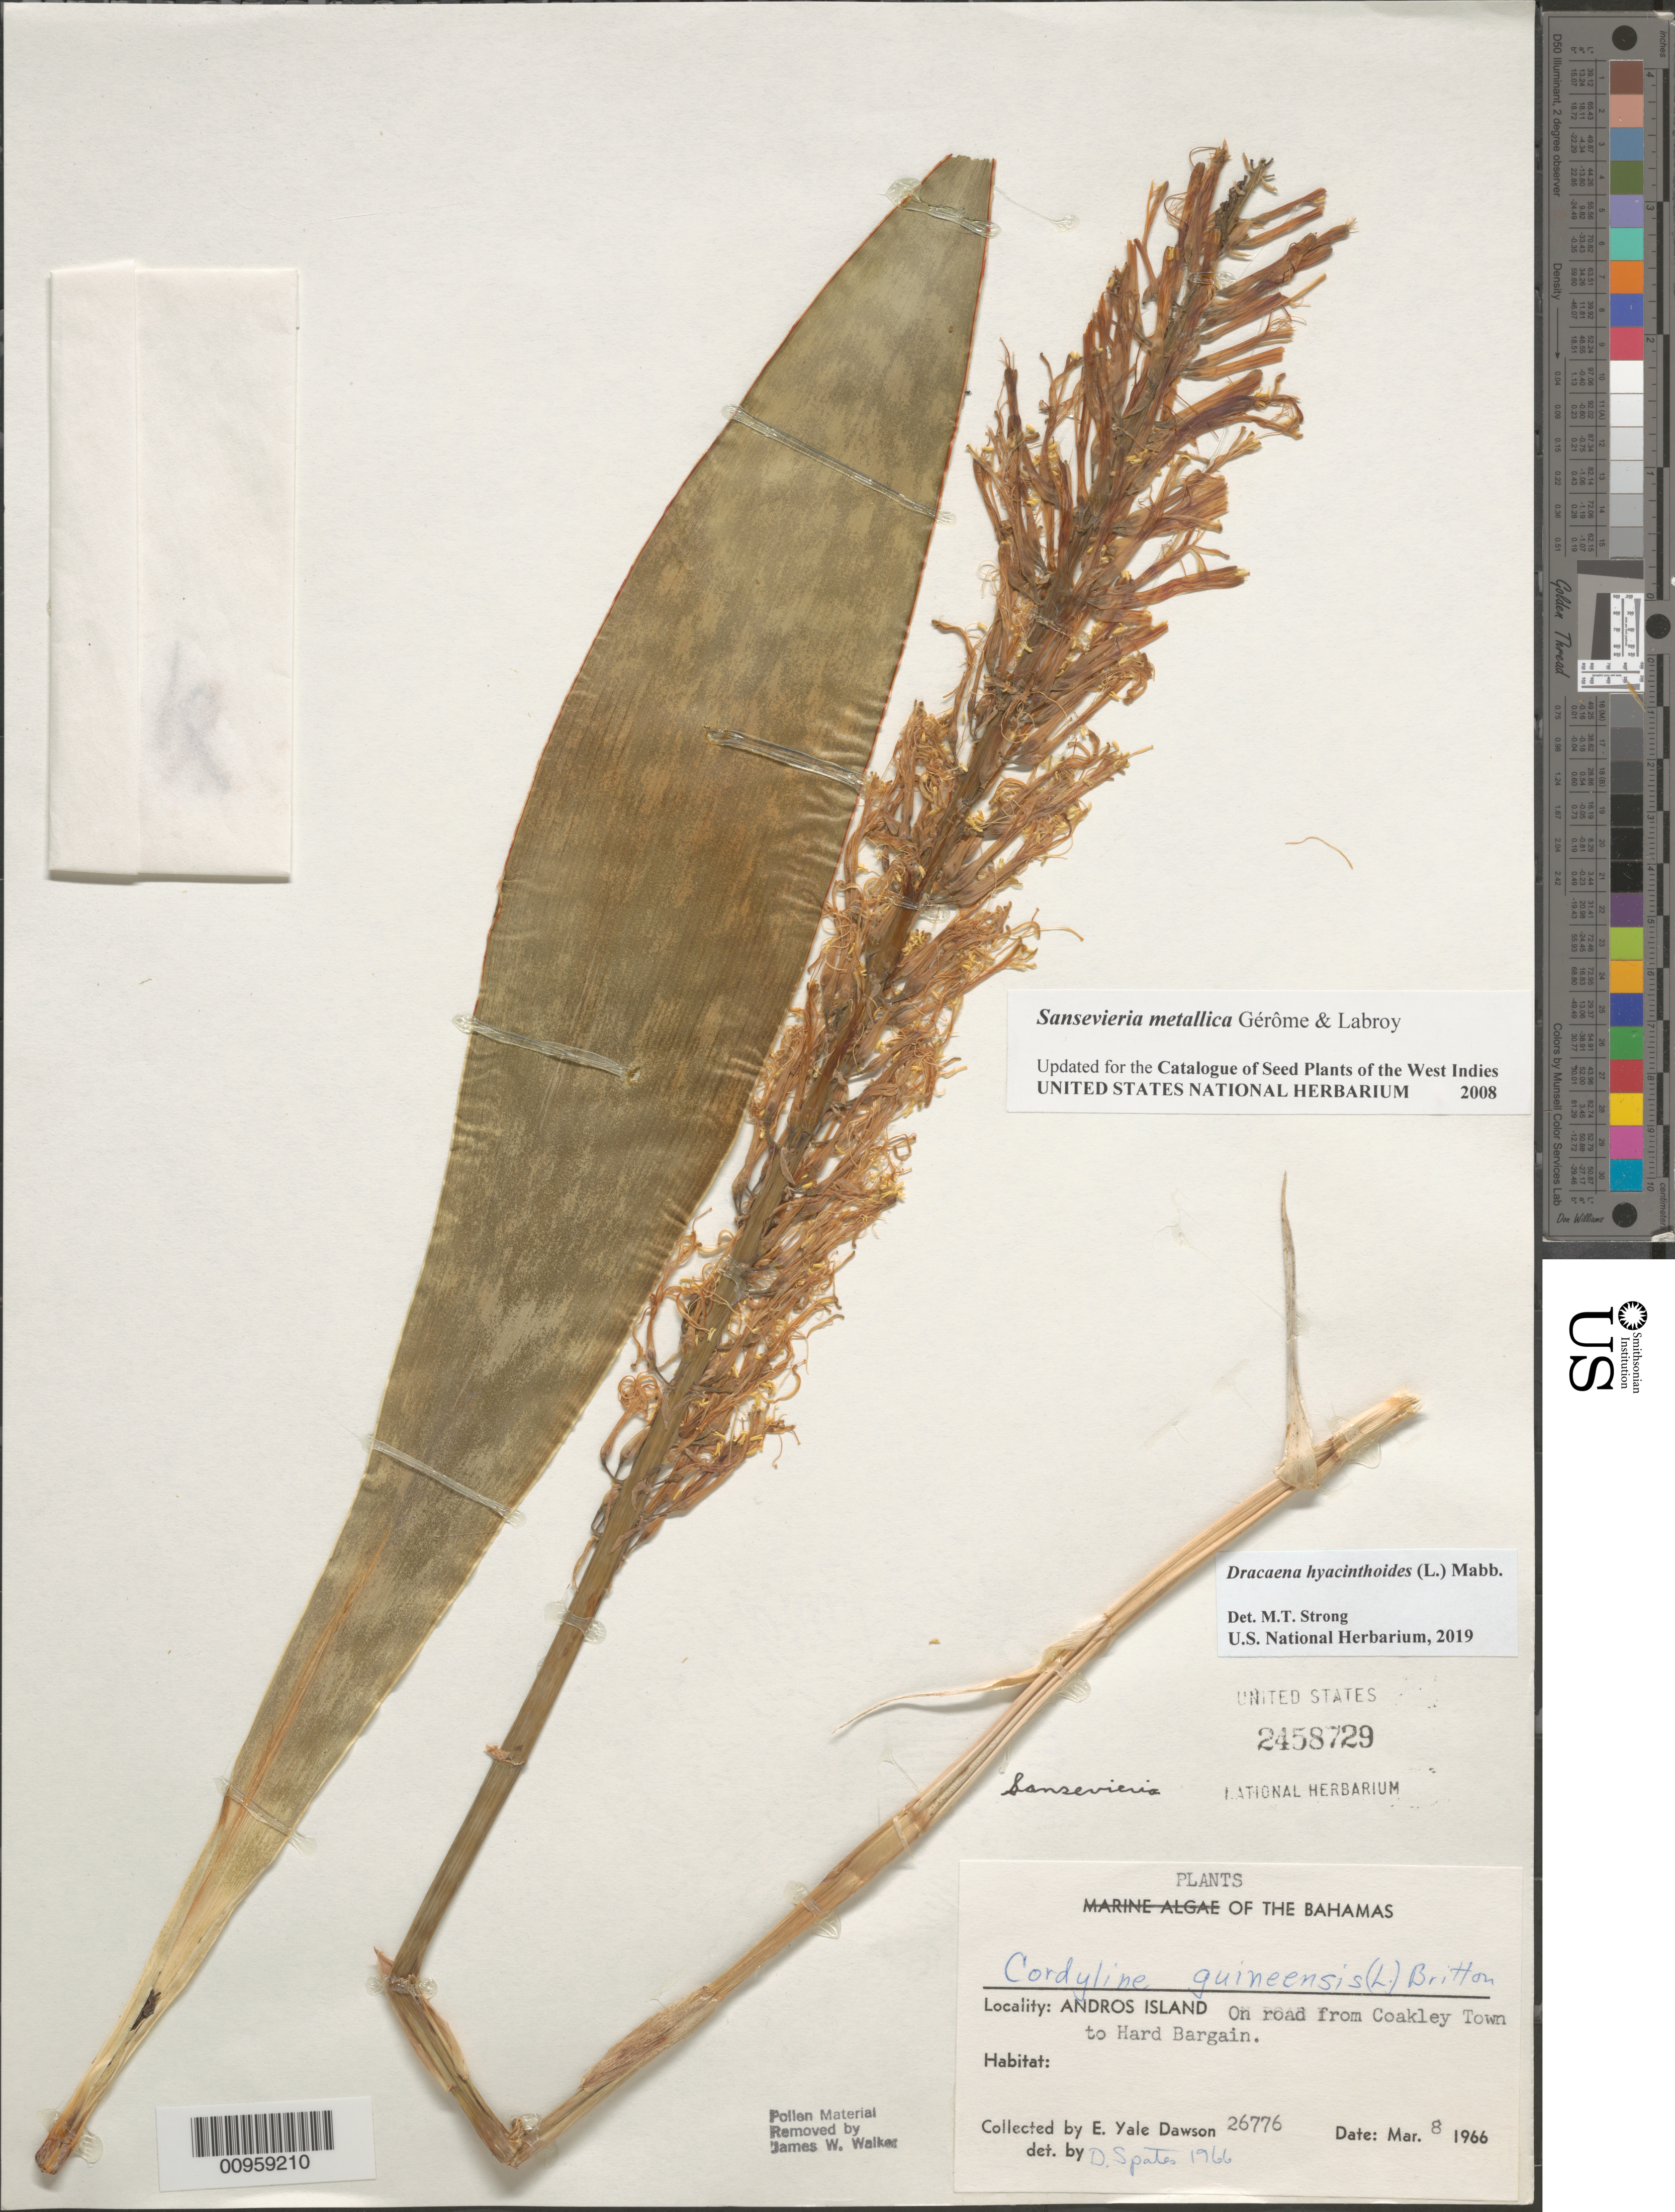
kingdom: Plantae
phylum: Tracheophyta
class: Liliopsida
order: Asparagales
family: Asparagaceae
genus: Dracaena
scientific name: Dracaena hyacinthoides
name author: (L.) Mabb.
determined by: Strong, Mark T., (BOT), Smithsonian Institution - National Museum of Natural History (UNITED STATES)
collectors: E. Y. Dawson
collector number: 26776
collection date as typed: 08 Mar 1966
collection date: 1966-03-08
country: Bahamas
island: Andros Island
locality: Road from Coakley Town to Hard Bargain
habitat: On road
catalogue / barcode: US 2458729